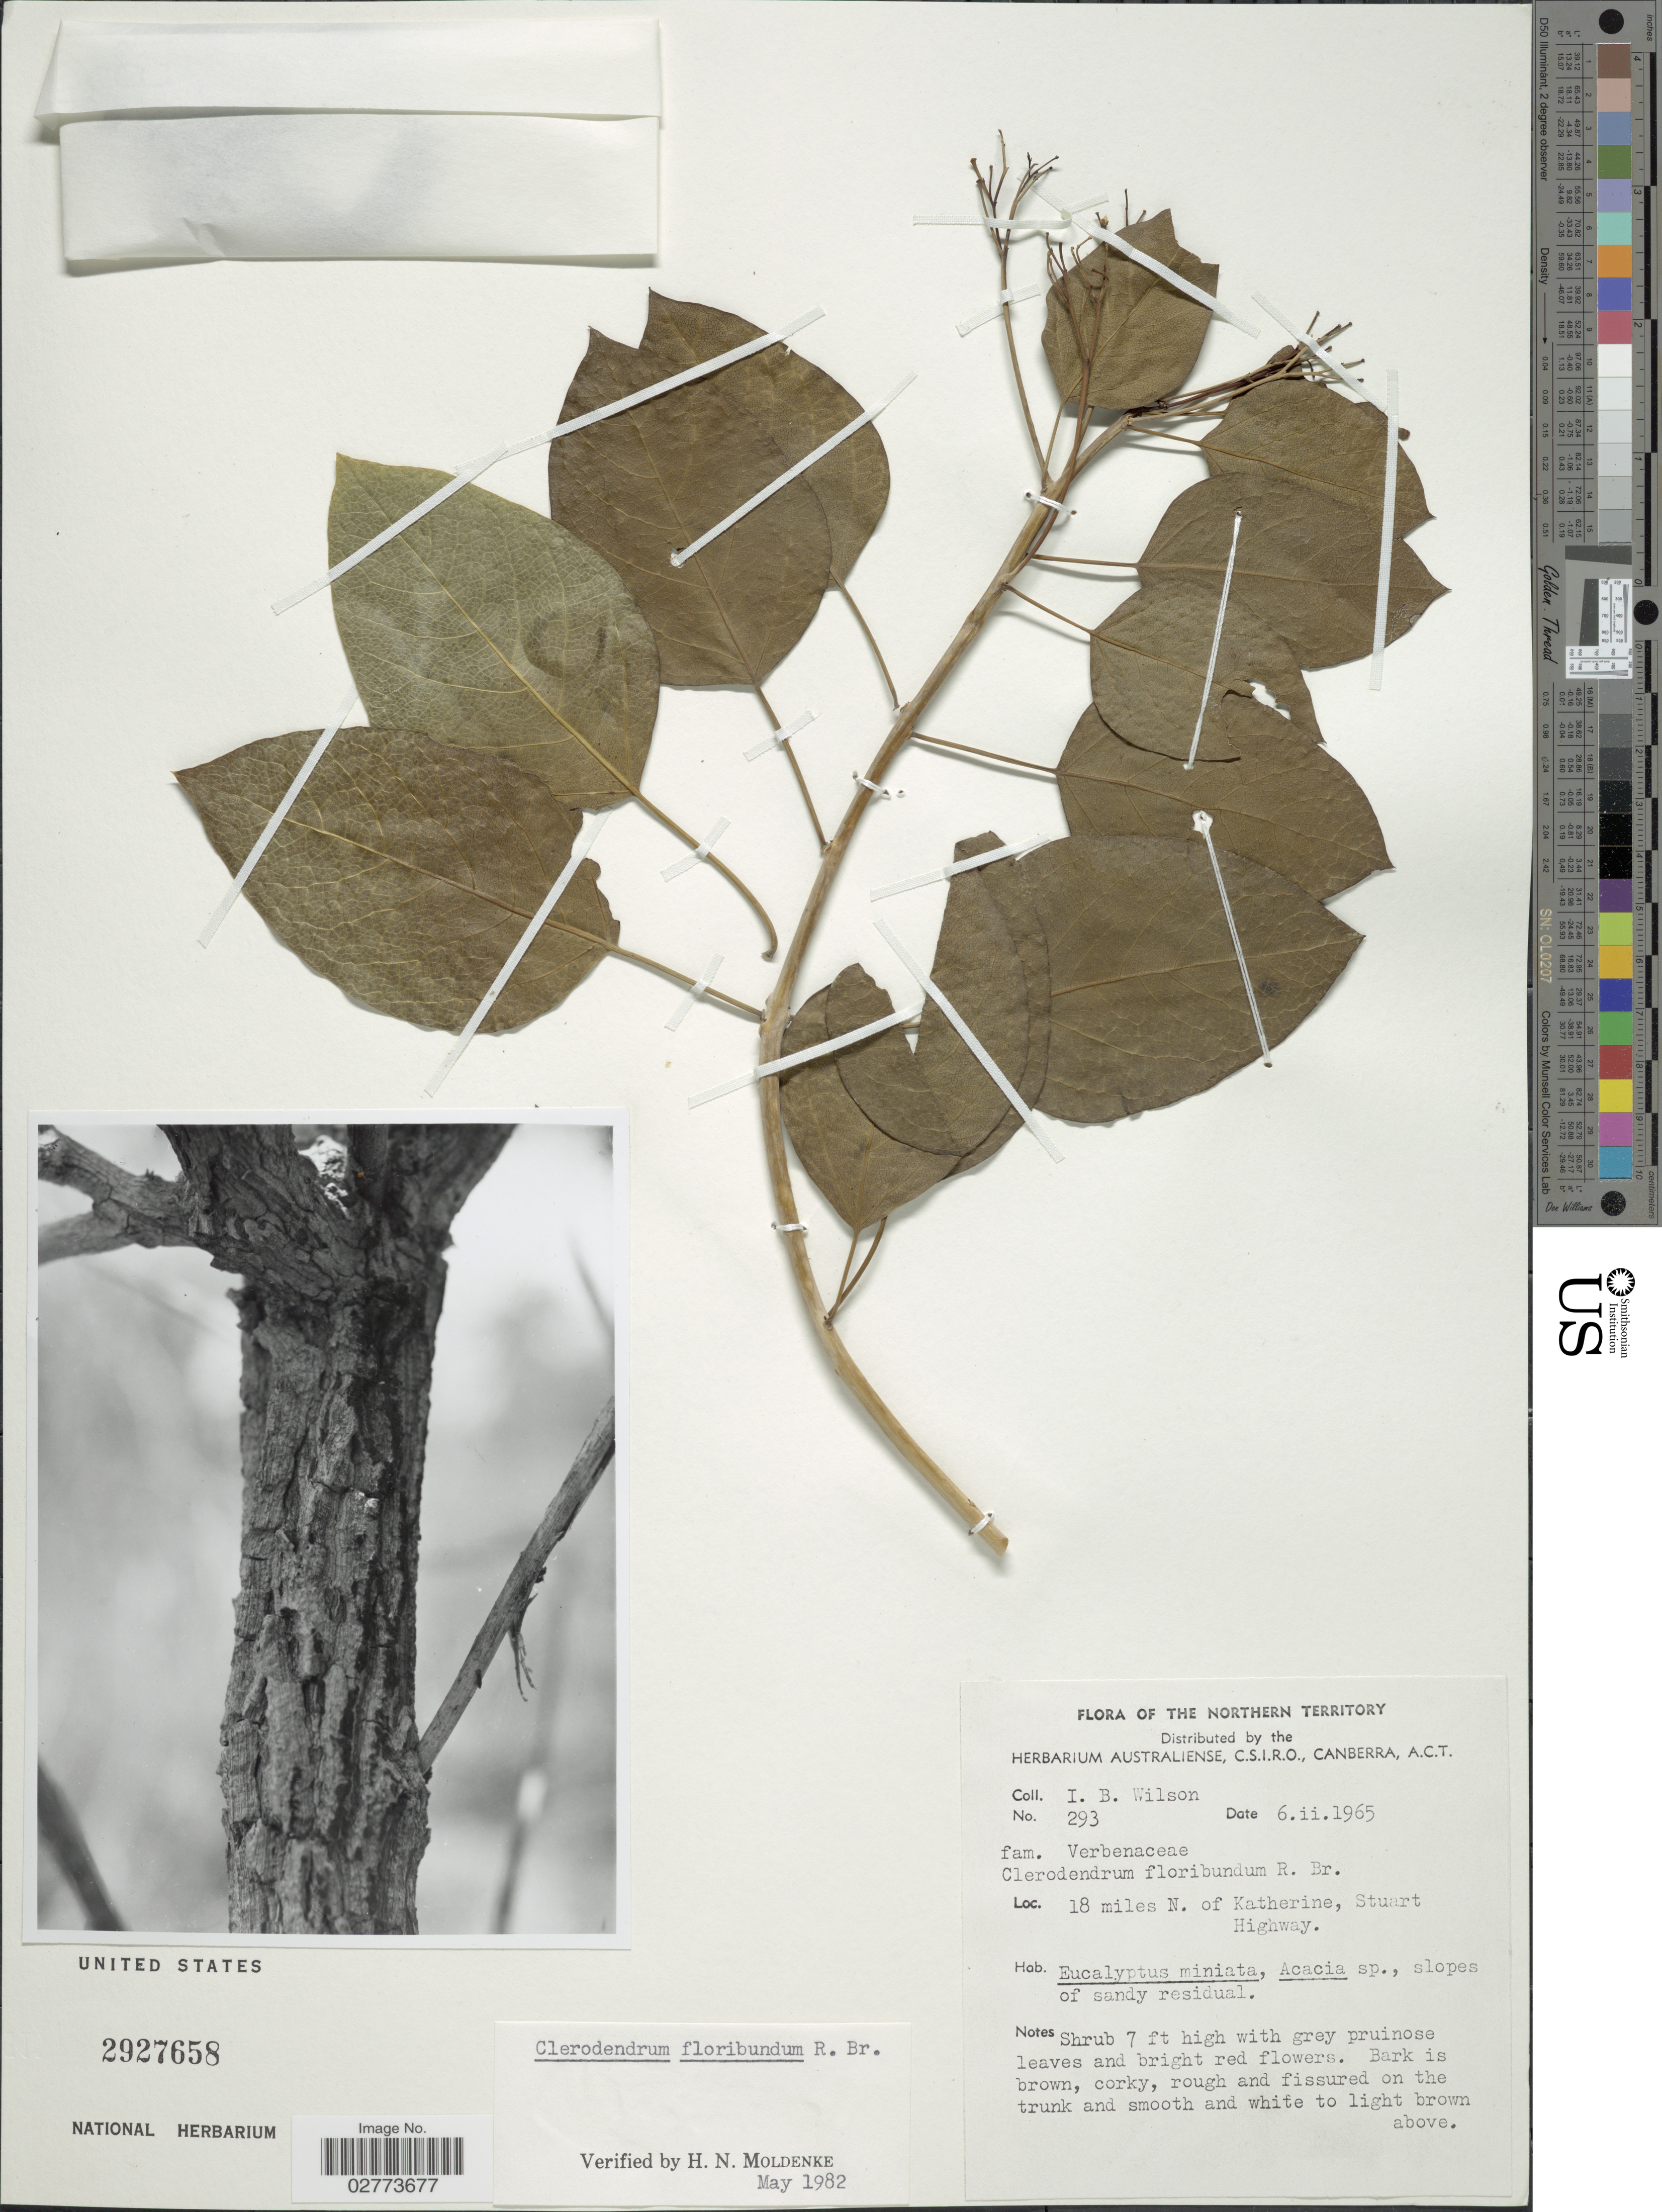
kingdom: Plantae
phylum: Tracheophyta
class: Magnoliopsida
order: Lamiales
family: Lamiaceae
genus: Clerodendrum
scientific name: Clerodendrum floribundum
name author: R. Br.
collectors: I. B. Wilson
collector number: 293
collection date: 1965-02-06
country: Australia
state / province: Northern Territory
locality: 18 miles N. of Katherine, Stuart Highway.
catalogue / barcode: US 2927658